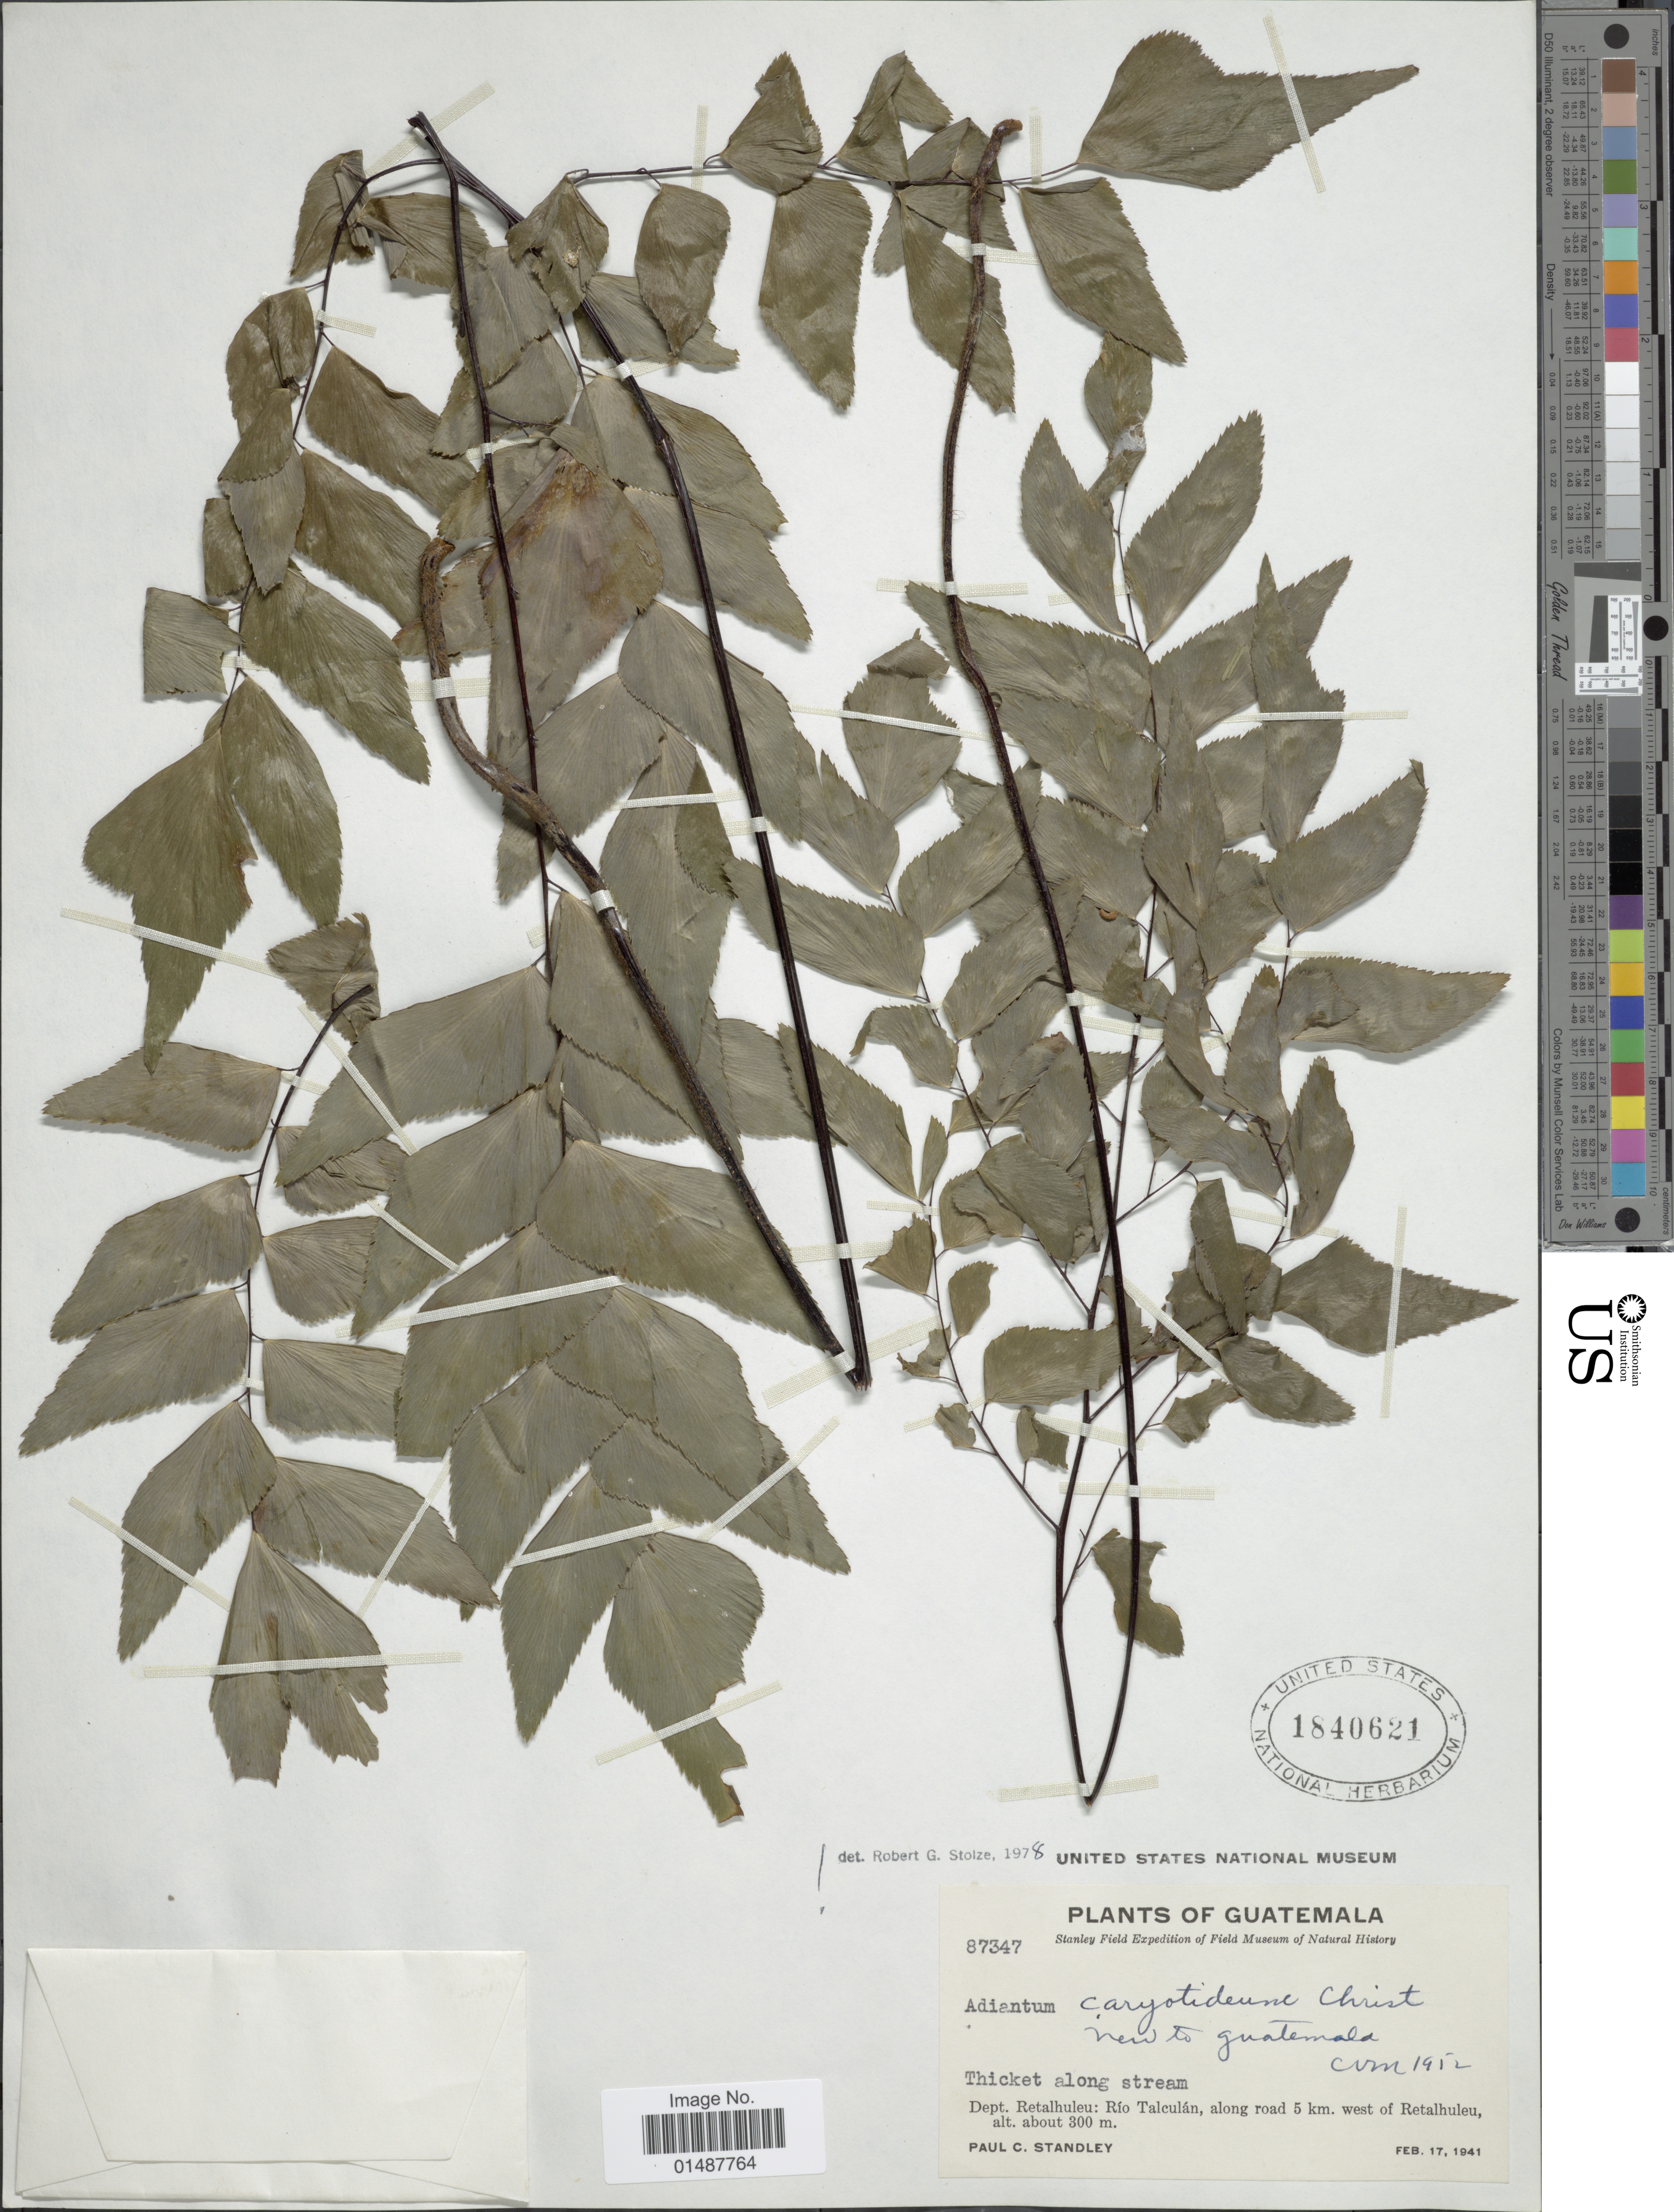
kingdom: Plantae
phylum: Tracheophyta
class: Polypodiopsida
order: Polypodiales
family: Pteridaceae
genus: Adiantum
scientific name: Adiantum caryotideum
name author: Christ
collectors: P. C. Standley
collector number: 87347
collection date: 1994-02-17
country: Guatemala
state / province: Retalhuleu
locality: Rio Talculan, along road 5 km. west of Retalhuleu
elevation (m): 300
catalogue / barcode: US 1840621